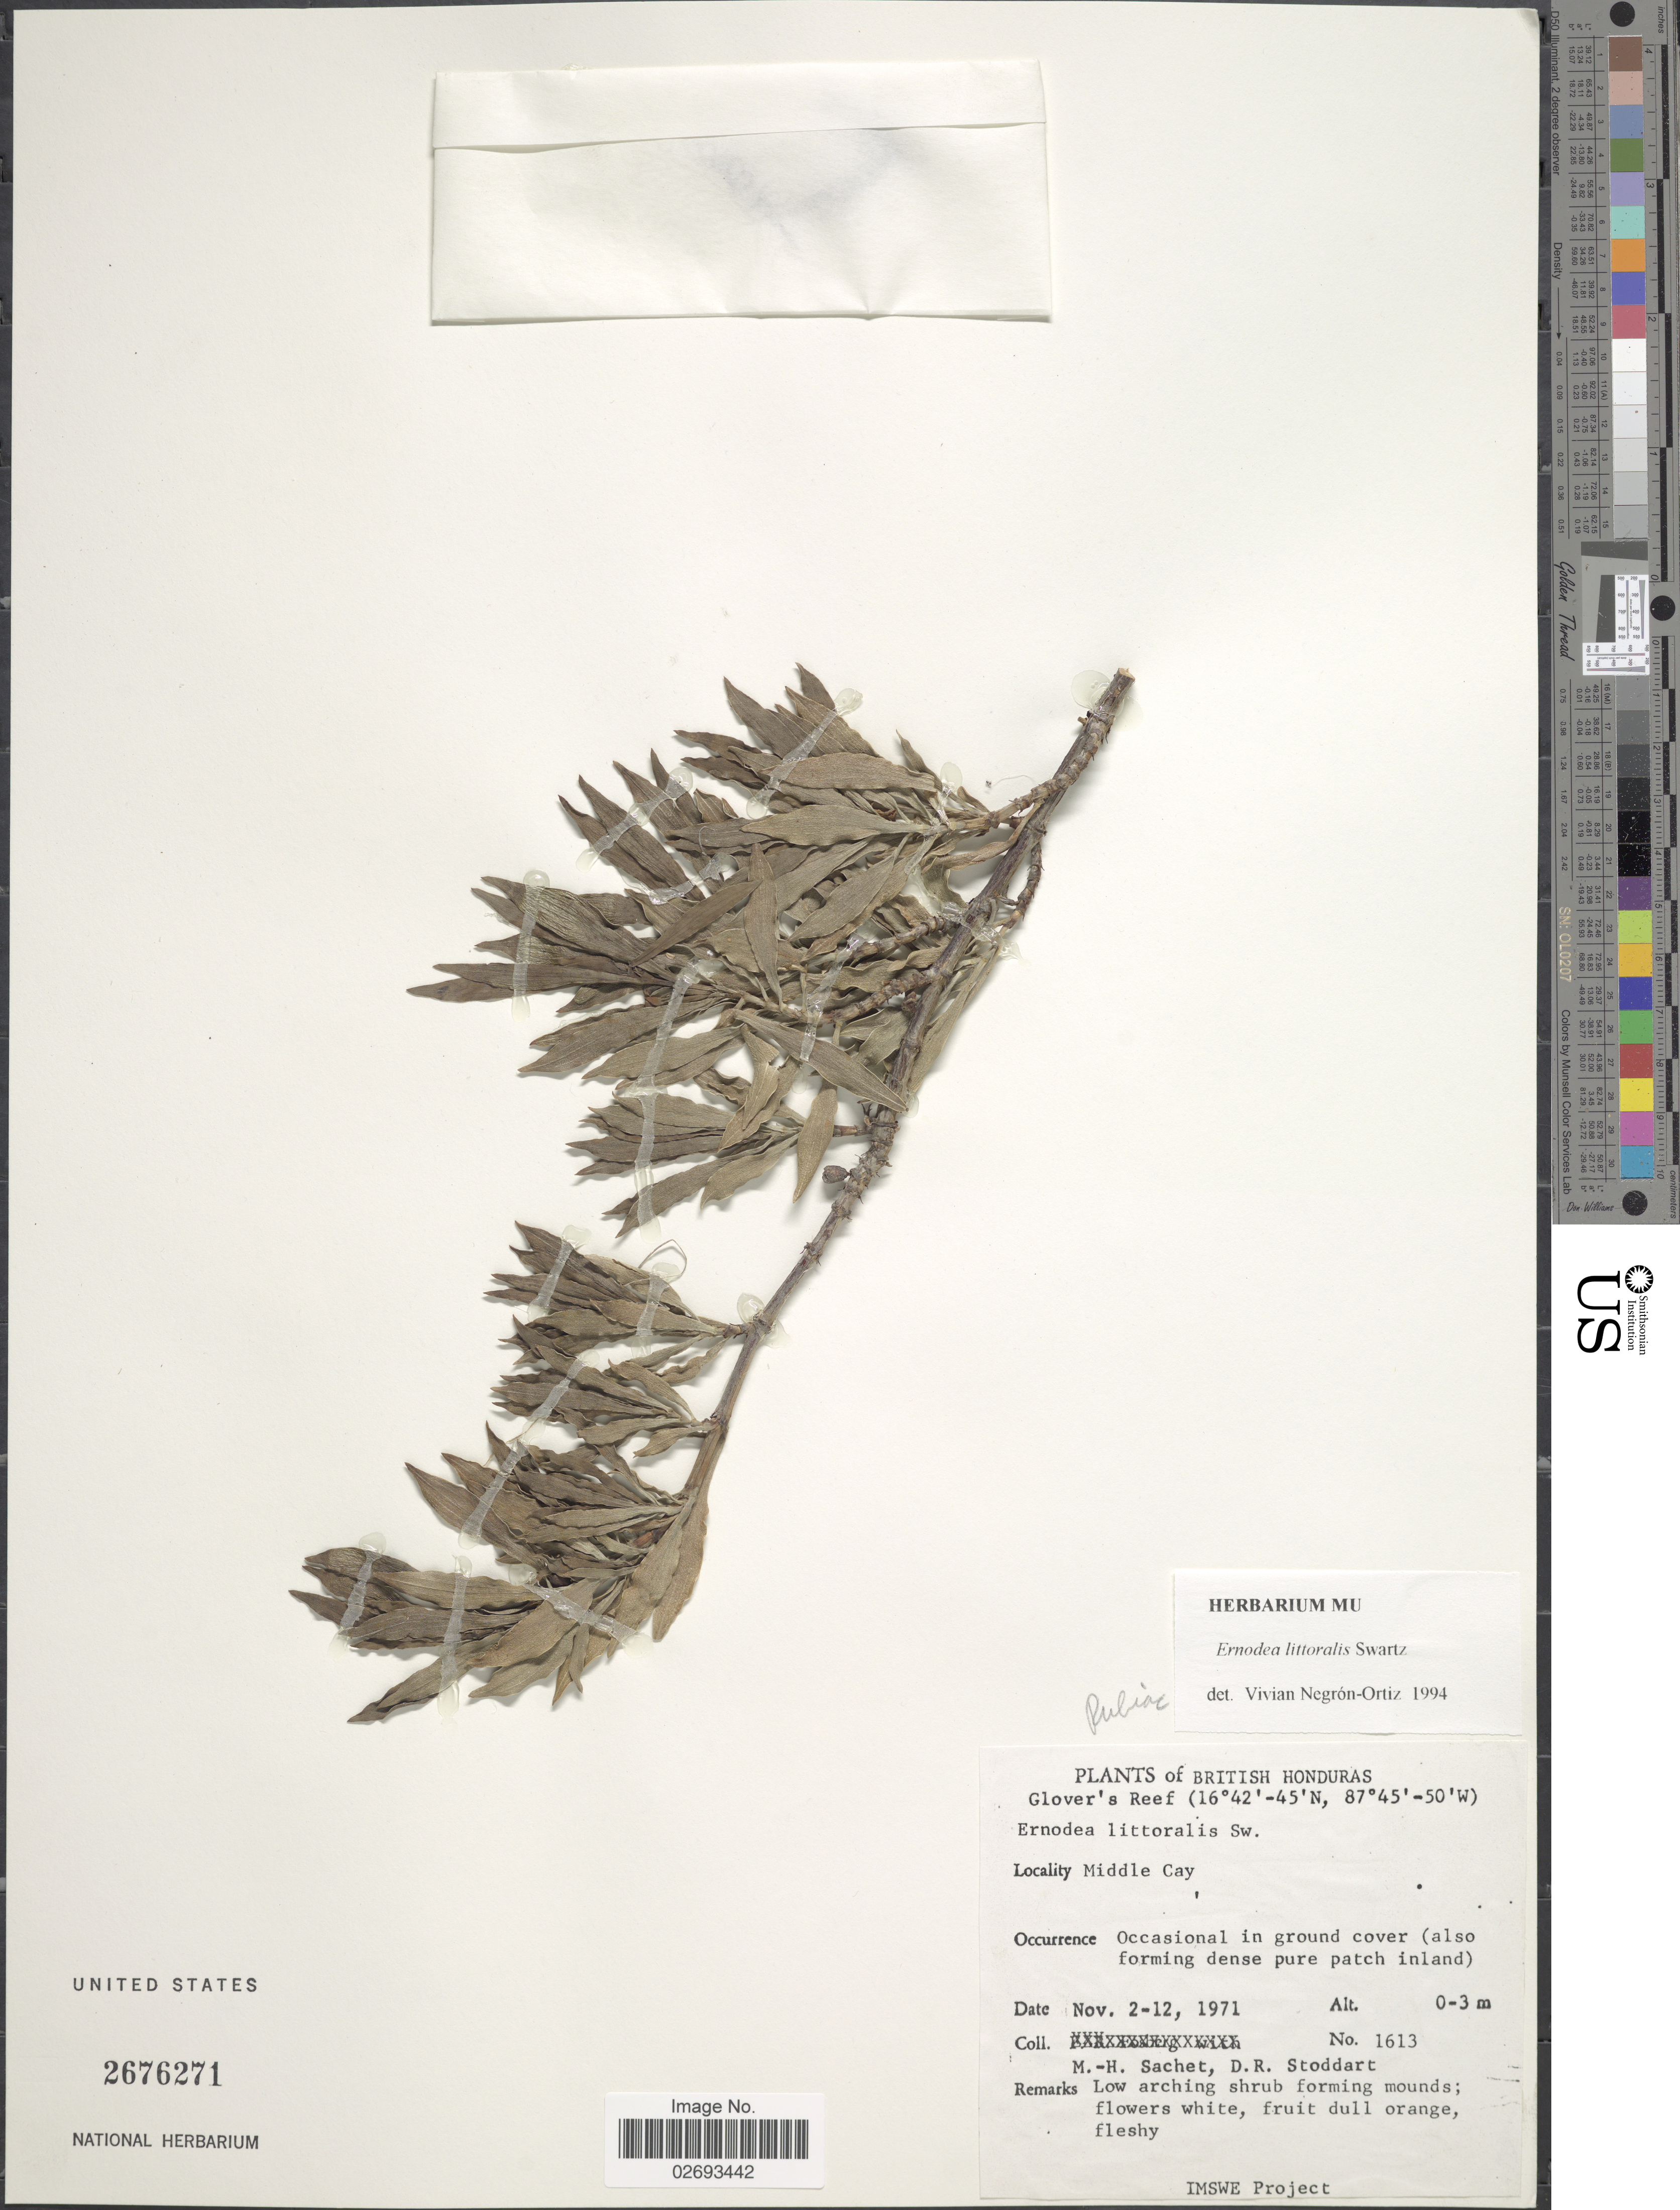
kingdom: Plantae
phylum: Tracheophyta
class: Magnoliopsida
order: Gentianales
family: Rubiaceae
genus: Ernodea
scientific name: Ernodea littoralis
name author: Sw.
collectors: M.-H. Sachet & D. R. Stoddart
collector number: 1613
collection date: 1971-11-02/1971-11-12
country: Belize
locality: British Honduras, Glover's Reef, Middle Cay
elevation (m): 0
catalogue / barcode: US 2676271